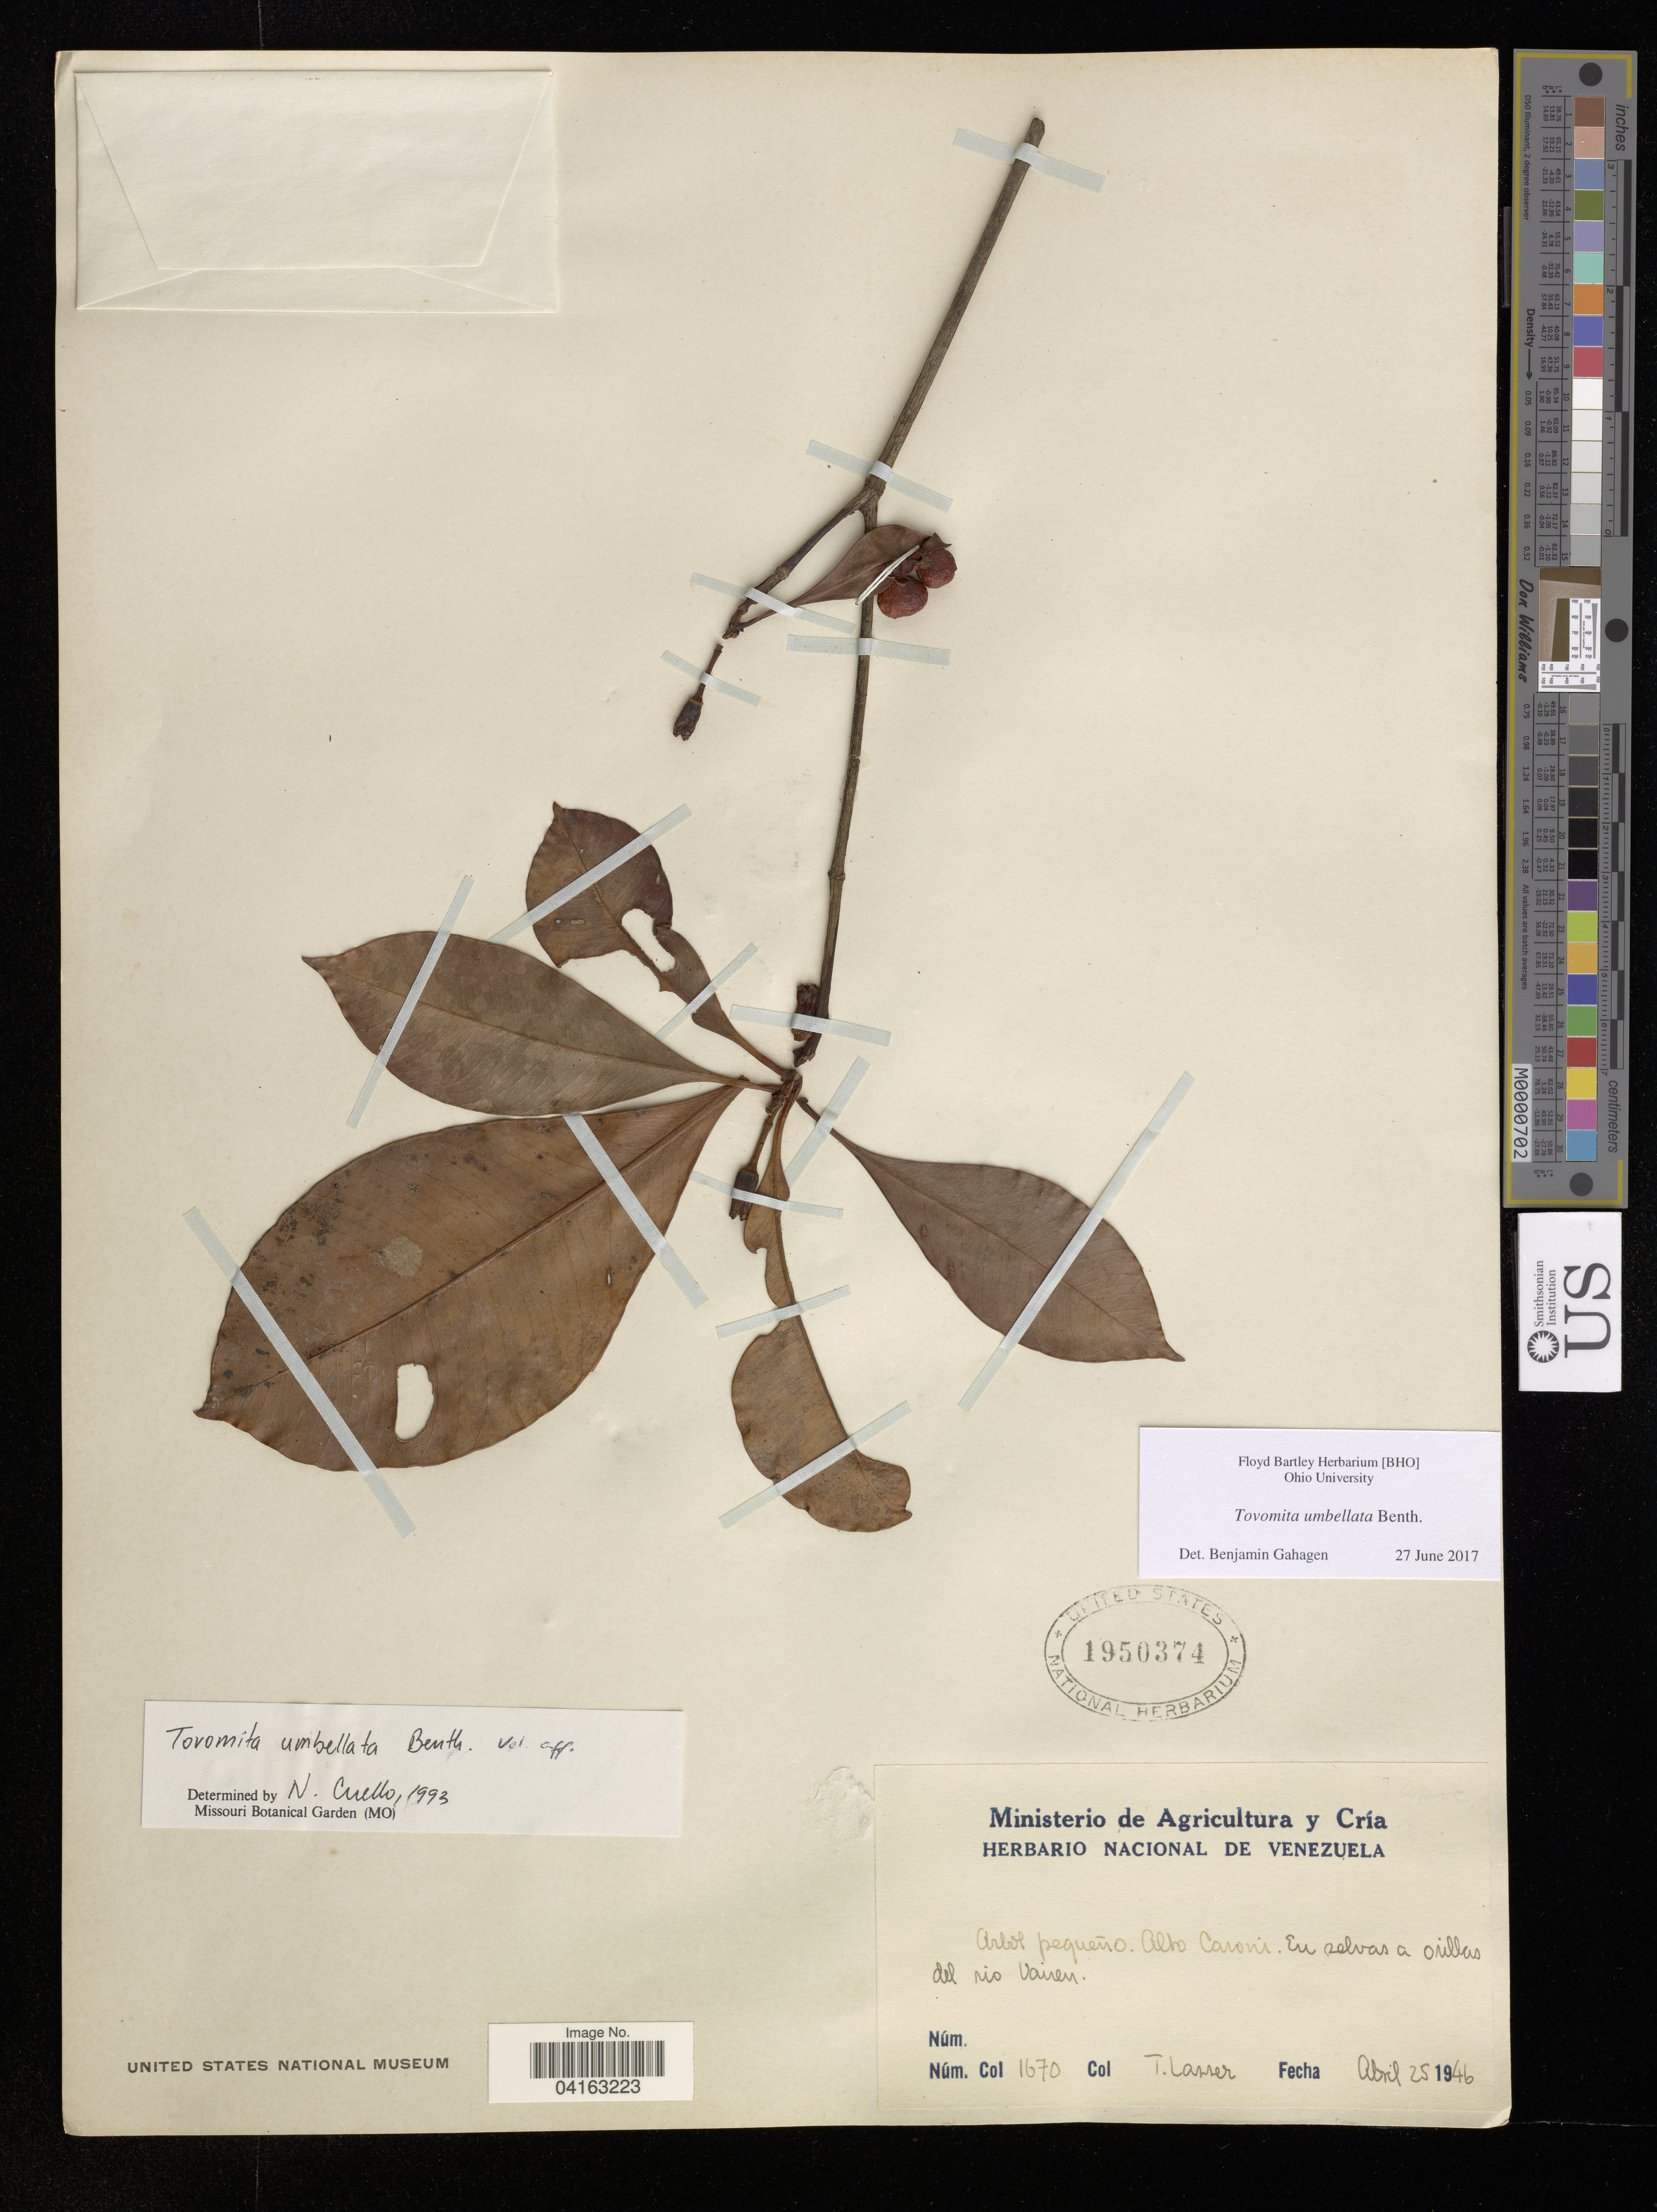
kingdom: Plantae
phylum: Tracheophyta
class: Magnoliopsida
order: Malpighiales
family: Clusiaceae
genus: Tovomita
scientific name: Tovomita umbellata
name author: Benth.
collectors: T. Lasser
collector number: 1670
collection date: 1946-04-25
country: Venezuela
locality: En selvas a orillas del rio Vairen.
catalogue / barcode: US 1950374